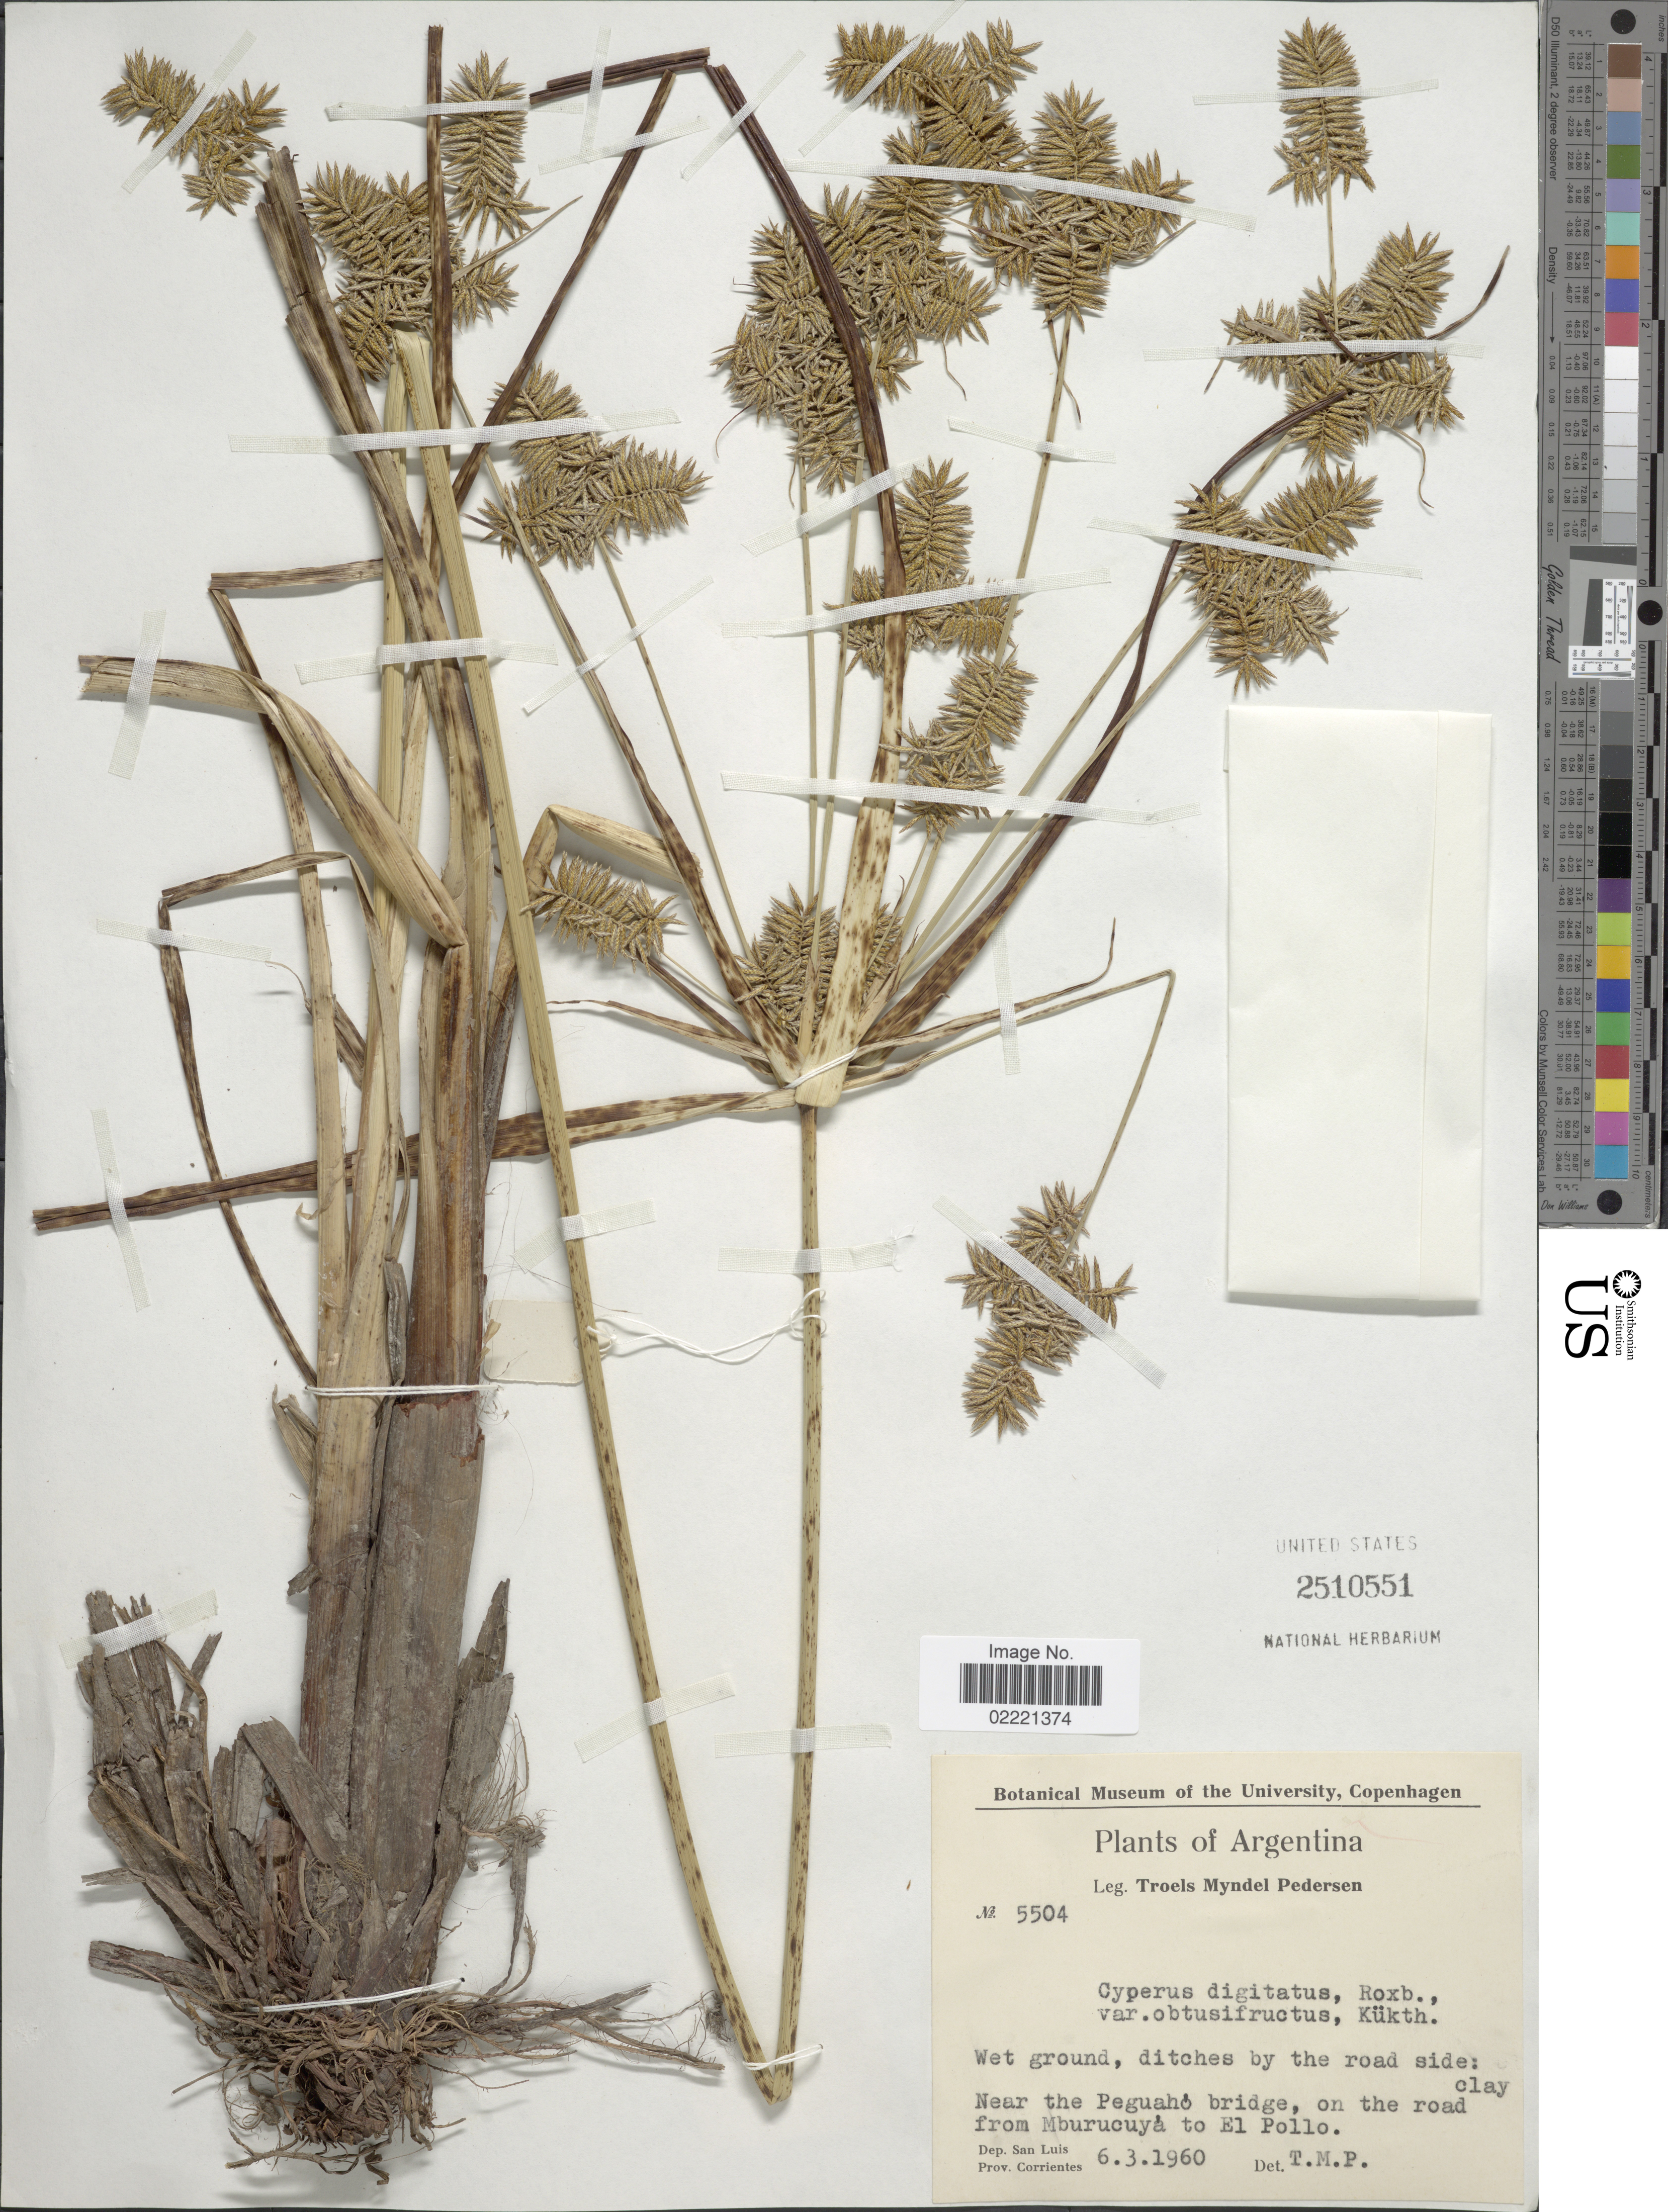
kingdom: Plantae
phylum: Tracheophyta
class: Liliopsida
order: Poales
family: Cyperaceae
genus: Cyperus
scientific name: Cyperus digitatus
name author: Roxb.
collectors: T. Pederson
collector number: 5504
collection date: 1960-03-06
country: Argentina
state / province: Corrientes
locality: Wet ground, ditches by road side, near the Peguaho bridge, on the road from Mburucuya to El Pollo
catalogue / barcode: US 2510551